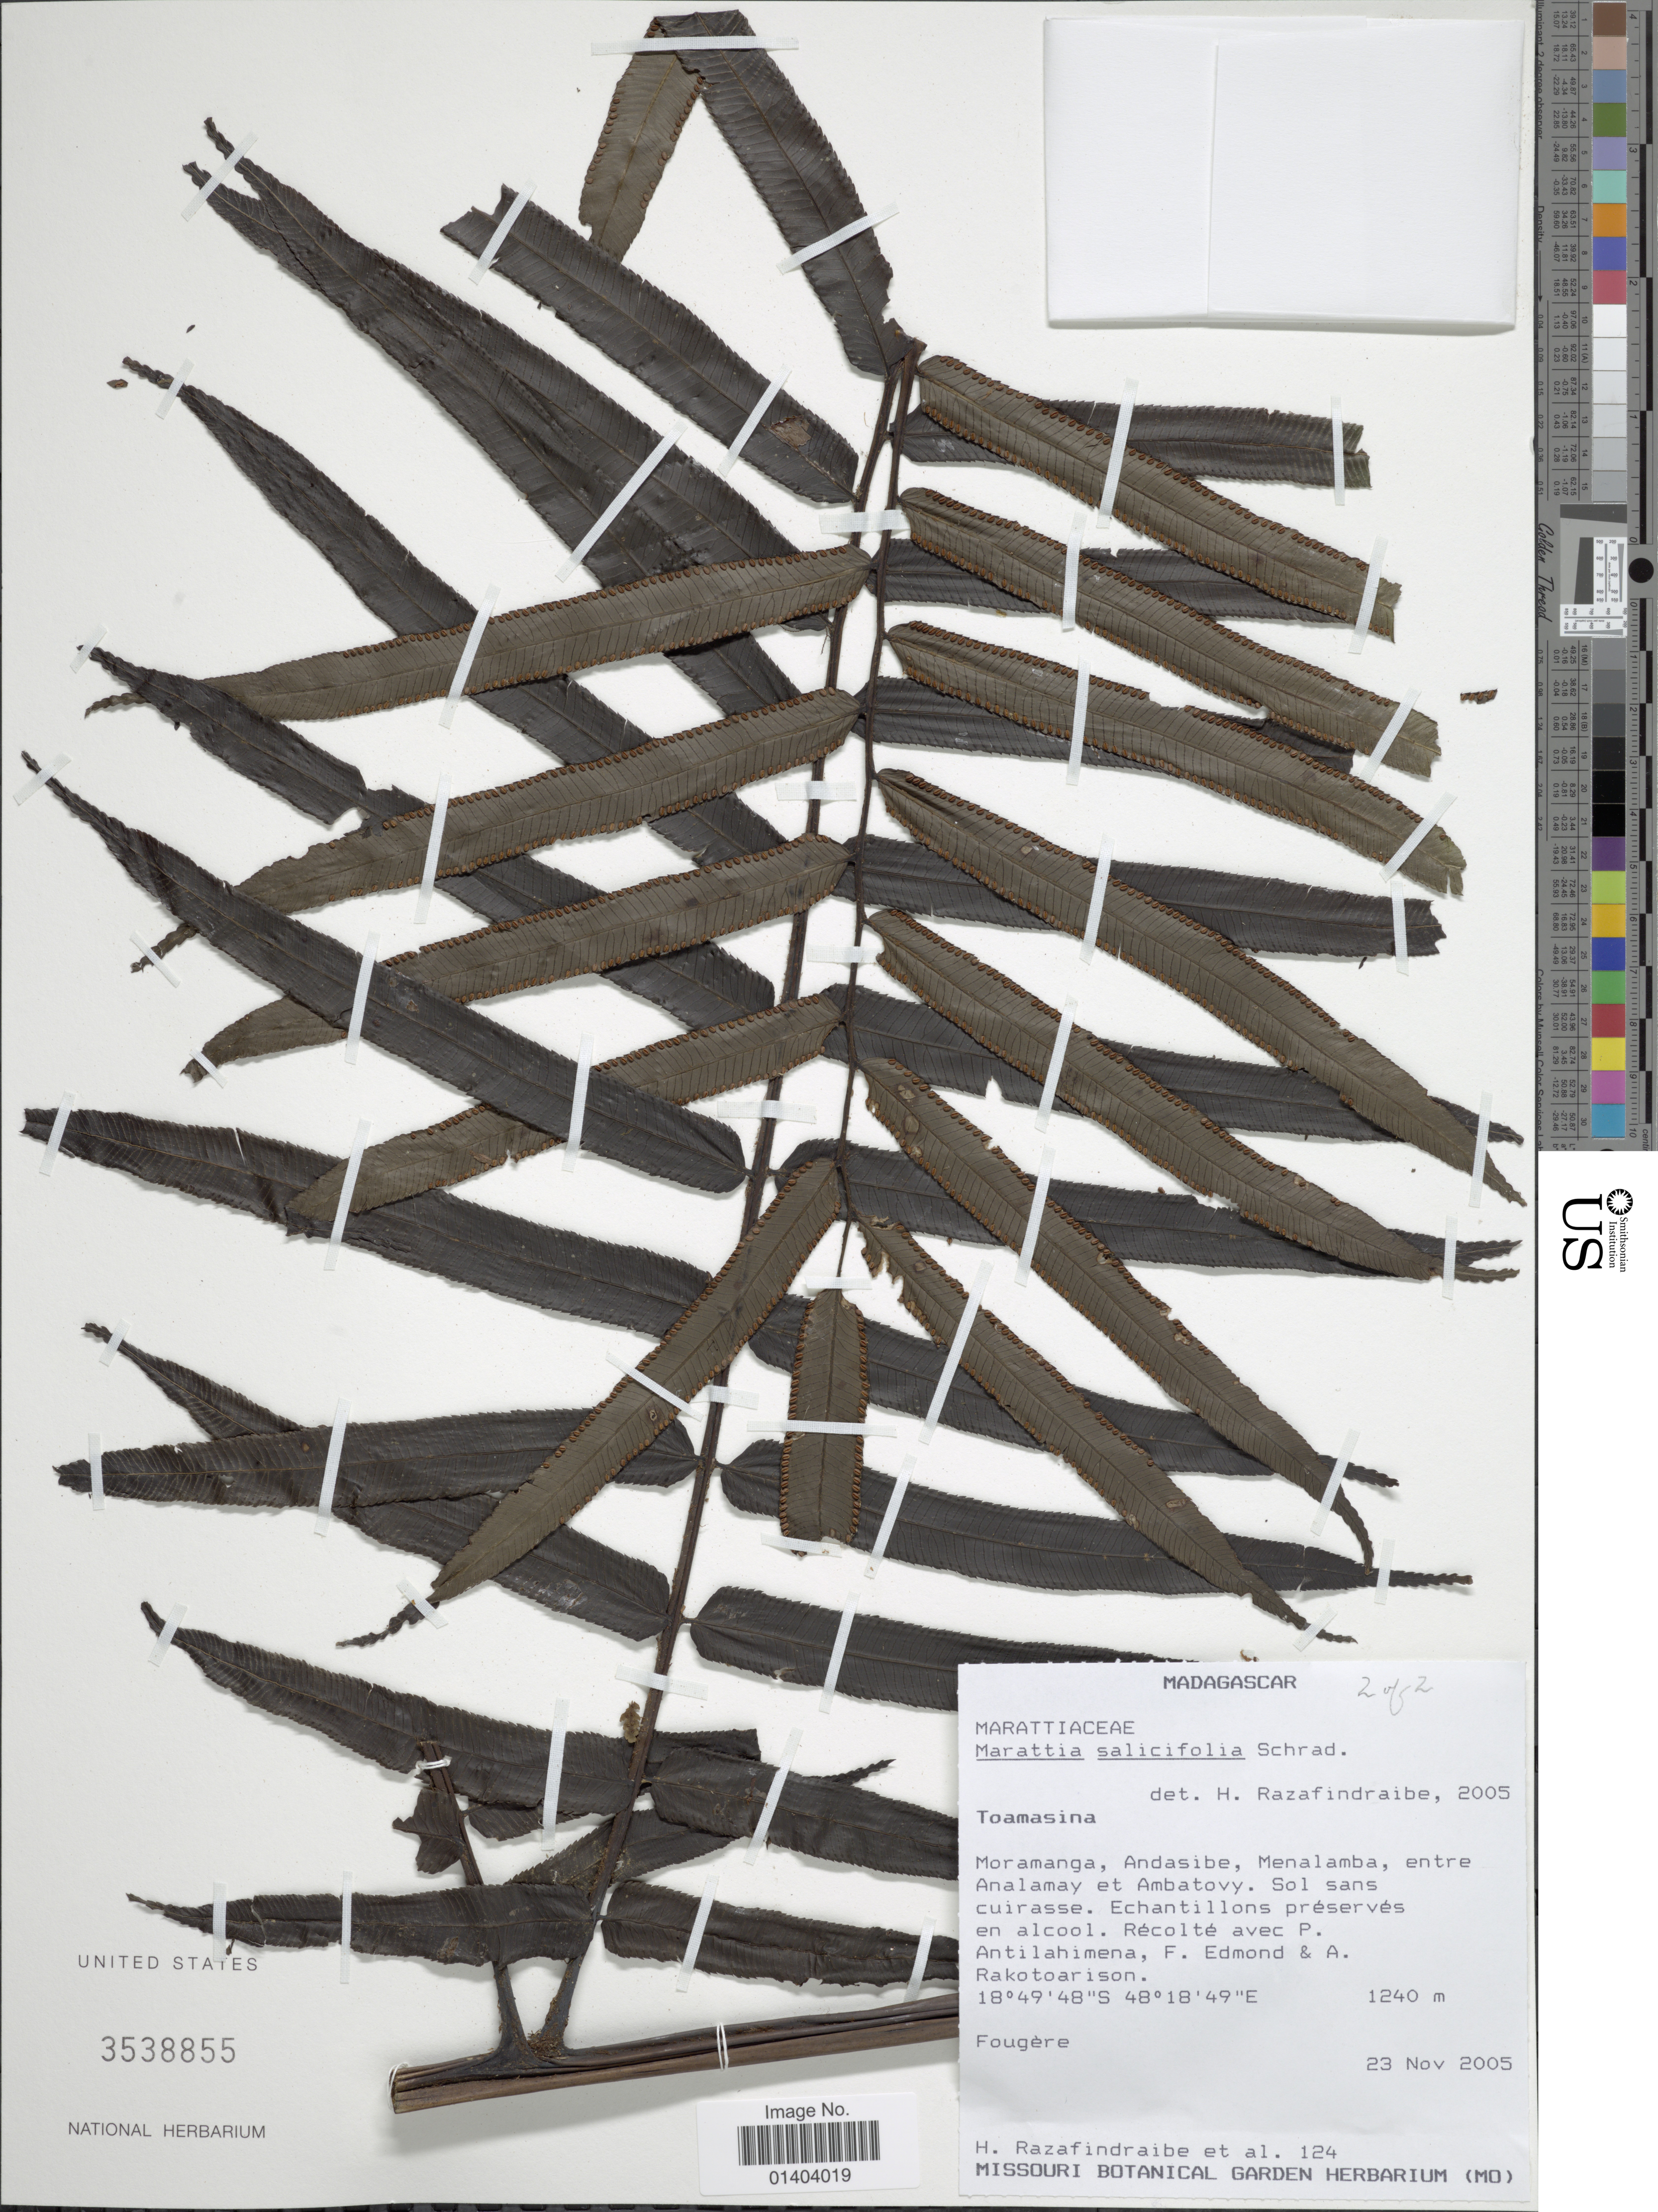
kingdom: Plantae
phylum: Tracheophyta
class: Polypodiopsida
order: Marattiales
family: Marattiaceae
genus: Ptisana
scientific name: Ptisana fraxinea var. salicifolia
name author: (Schrad.) Murdock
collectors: H. Razafindrabe & et al.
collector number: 124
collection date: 2005-11-23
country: Madagascar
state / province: Alaotra Mangoro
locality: Moramanga, Andasibe, menalamba, entre Analamay et Ambatovy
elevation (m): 1240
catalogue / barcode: US 3538855